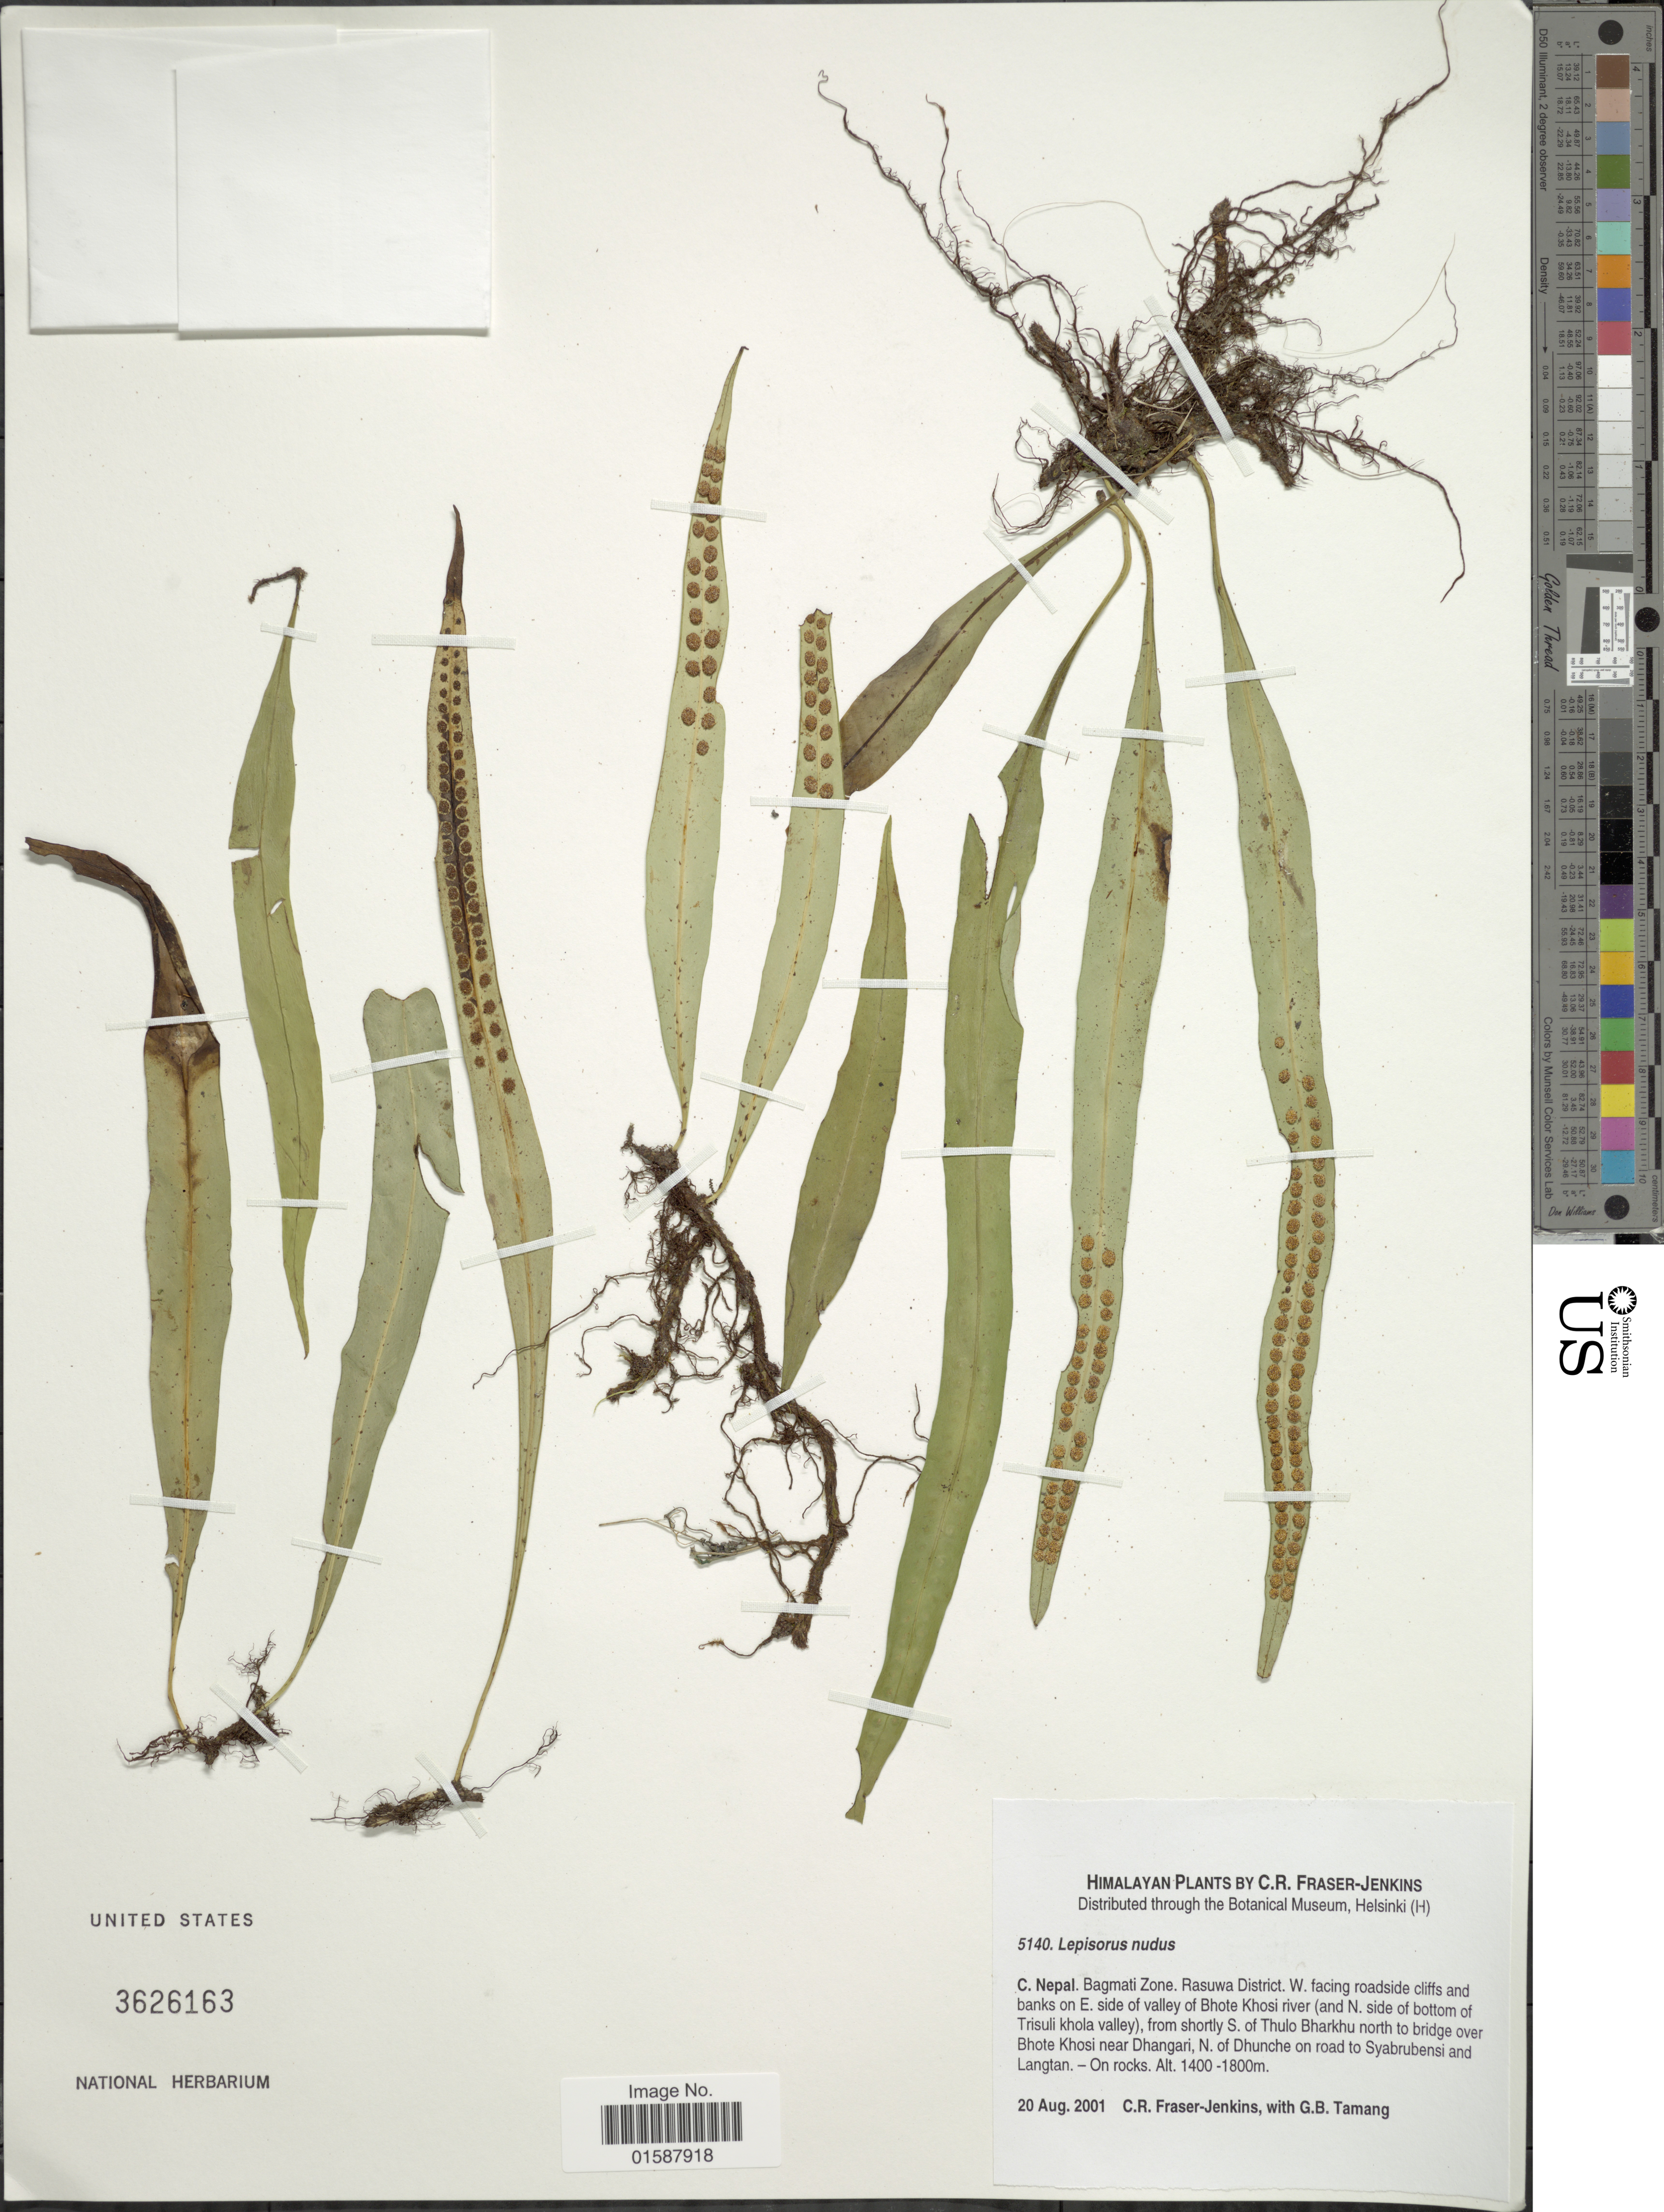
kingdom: Plantae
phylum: Tracheophyta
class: Polypodiopsida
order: Polypodiales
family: Polypodiaceae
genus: Lepisorus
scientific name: Lepisorus nudus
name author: (Hook.) Ching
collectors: C. R. Fraser-Jenkins & G. Tamang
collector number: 5140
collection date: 2001-08-20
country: Nepal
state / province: Bagmati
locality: Himalayan. C. Nepal. Rasuwa District. W. facing roadside cliffs and banks on E. side of valley of Bhote Khosi river (and N. side of bottom of Trisuli khola valley), from shortly S. of Thulo Bharkhu north to bridge over Bhote Khosi near Dhangari, N. of Dhunche on road to Syabrubensi and Langtan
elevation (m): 1400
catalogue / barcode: US 3626163